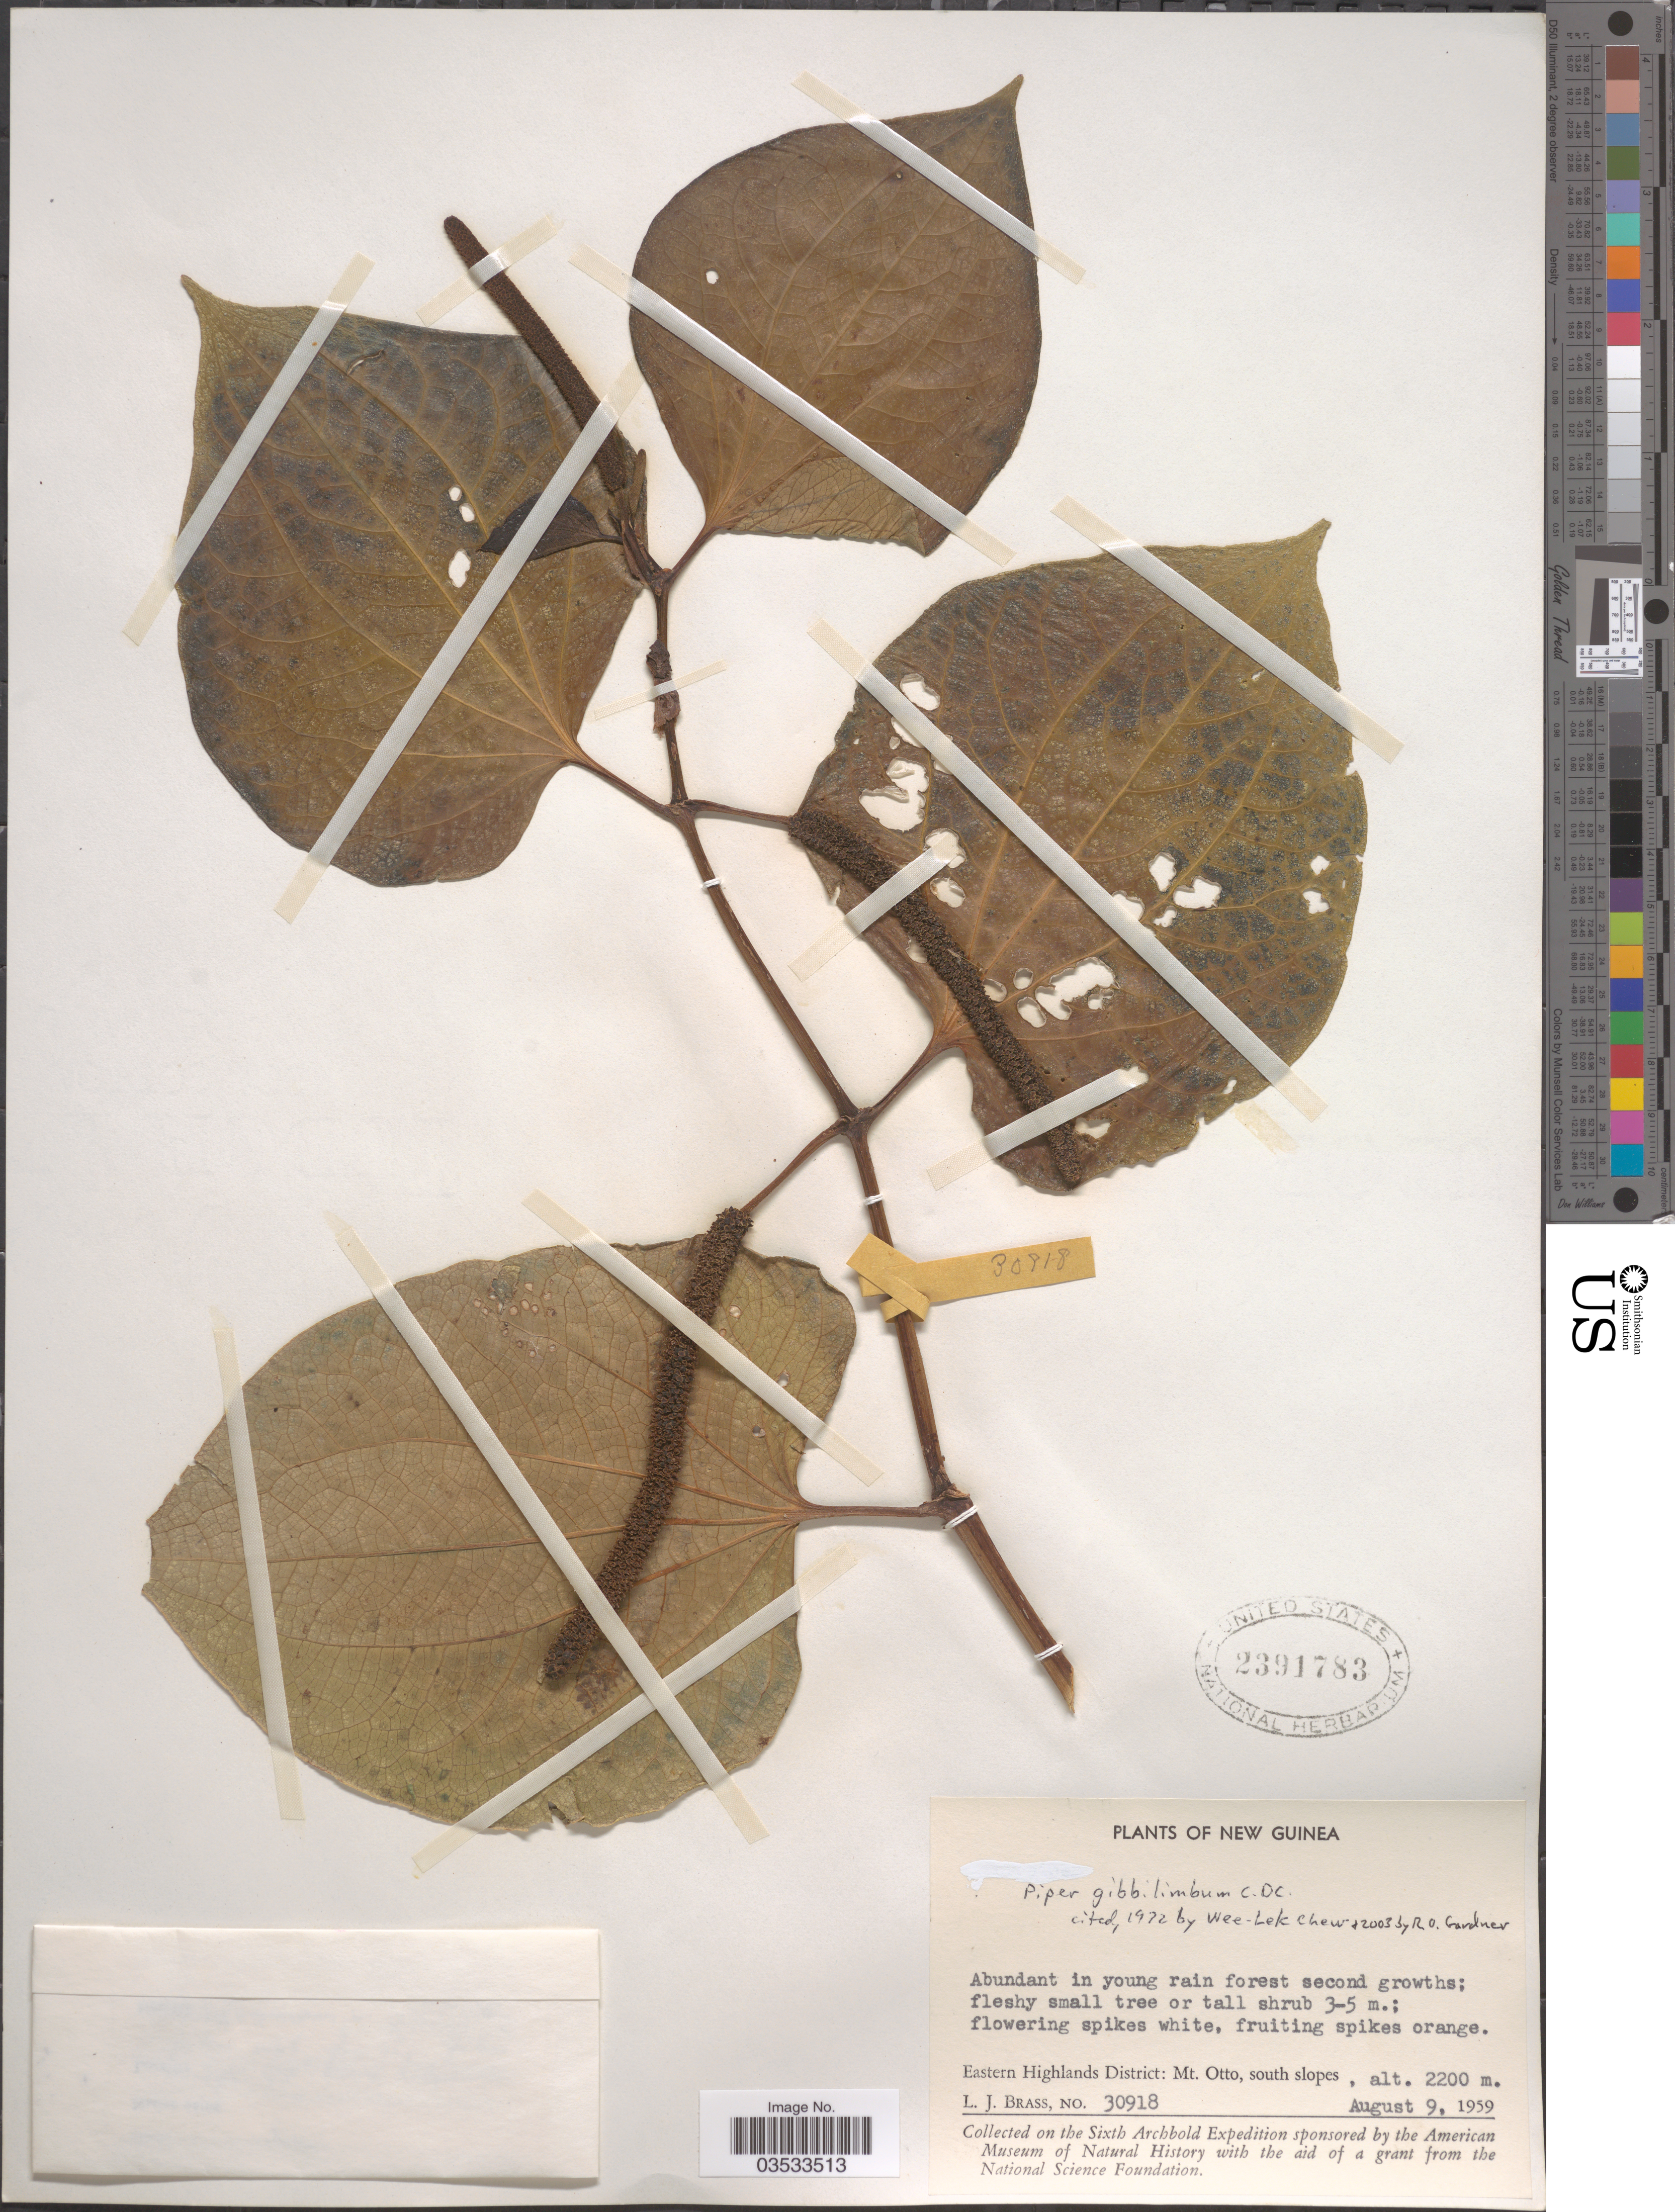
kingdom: Plantae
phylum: Tracheophyta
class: Magnoliopsida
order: Piperales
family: Piperaceae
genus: Piper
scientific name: Piper gibbilimbum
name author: C. DC.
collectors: L. J. Brass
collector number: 30918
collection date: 1959-08-09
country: Papua New Guinea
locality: New Guinea. Eastern Highlands District: Mt. Otto, south slopes.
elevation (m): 2200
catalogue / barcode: US 2391783